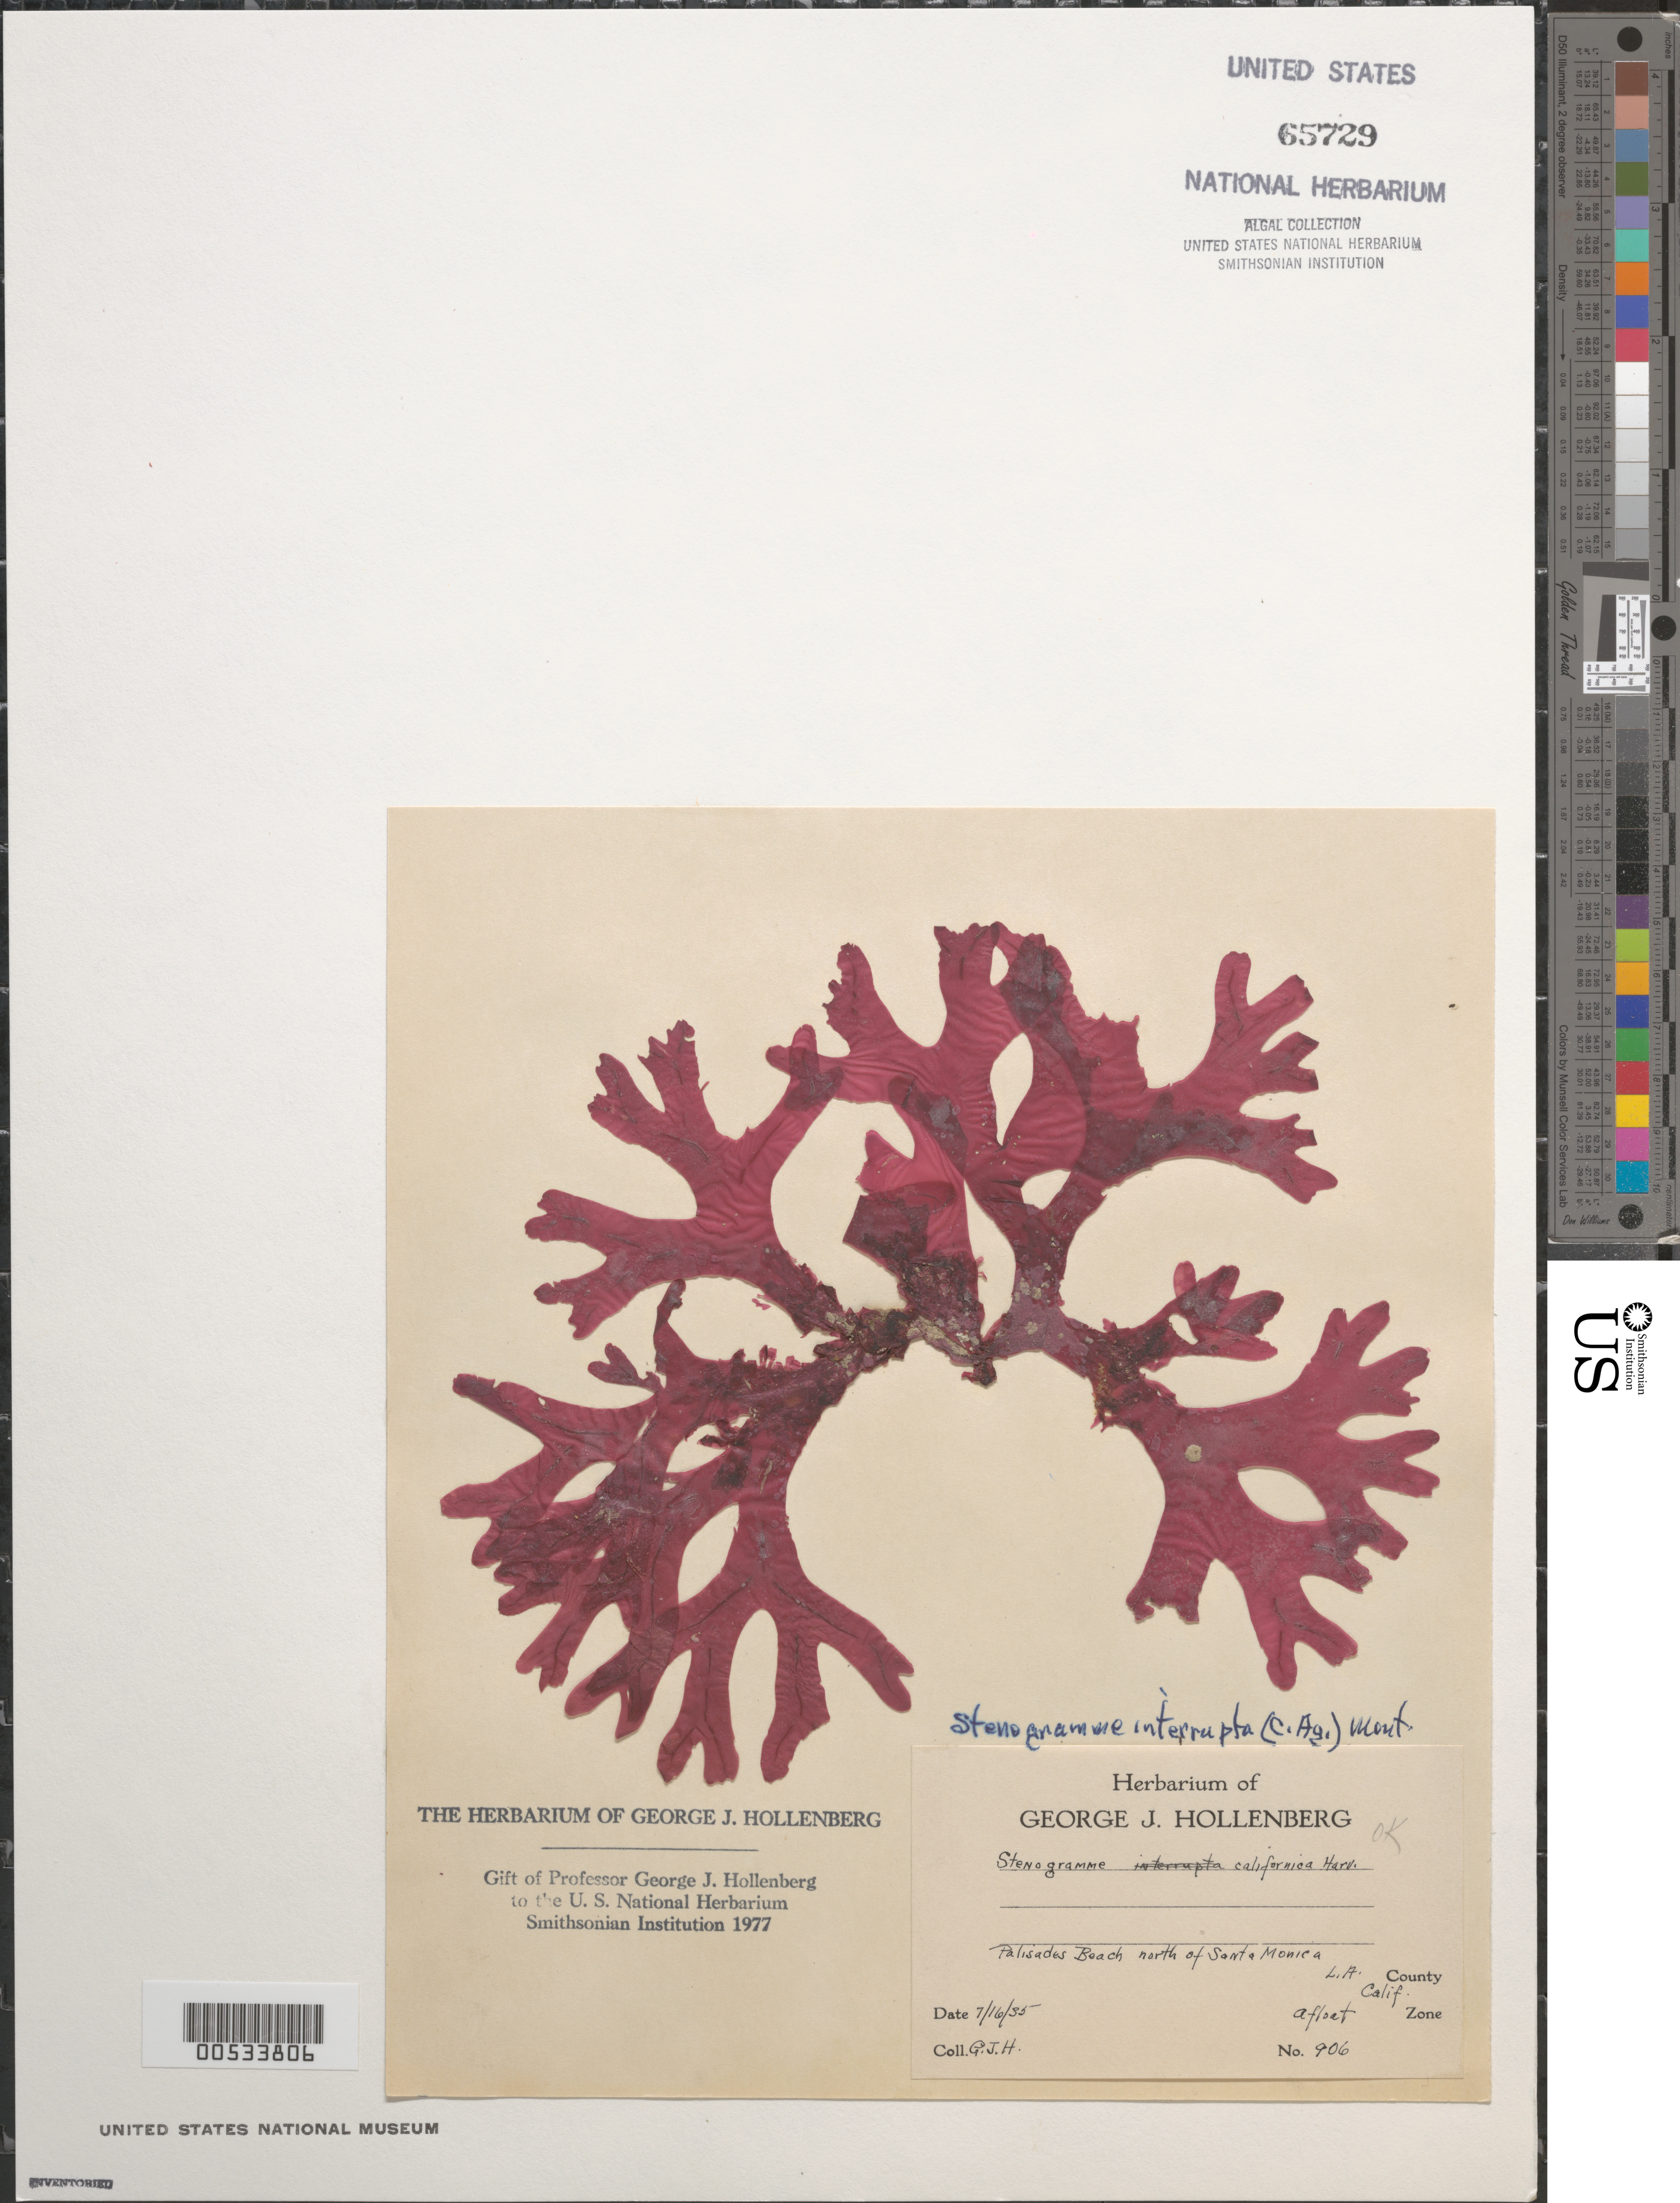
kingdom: Plantae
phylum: Rhodophyta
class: Florideophyceae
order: Gigartinales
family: Phyllophoraceae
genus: Stenogramma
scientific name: Stenogramma interruptum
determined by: Hollenberg, George J.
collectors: G. Hollenberg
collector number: GJH 906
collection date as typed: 16 Jul 1935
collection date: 1935-07-16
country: United States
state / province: California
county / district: Los Angeles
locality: Palisades Beach north of Santa Monica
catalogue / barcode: US 65729